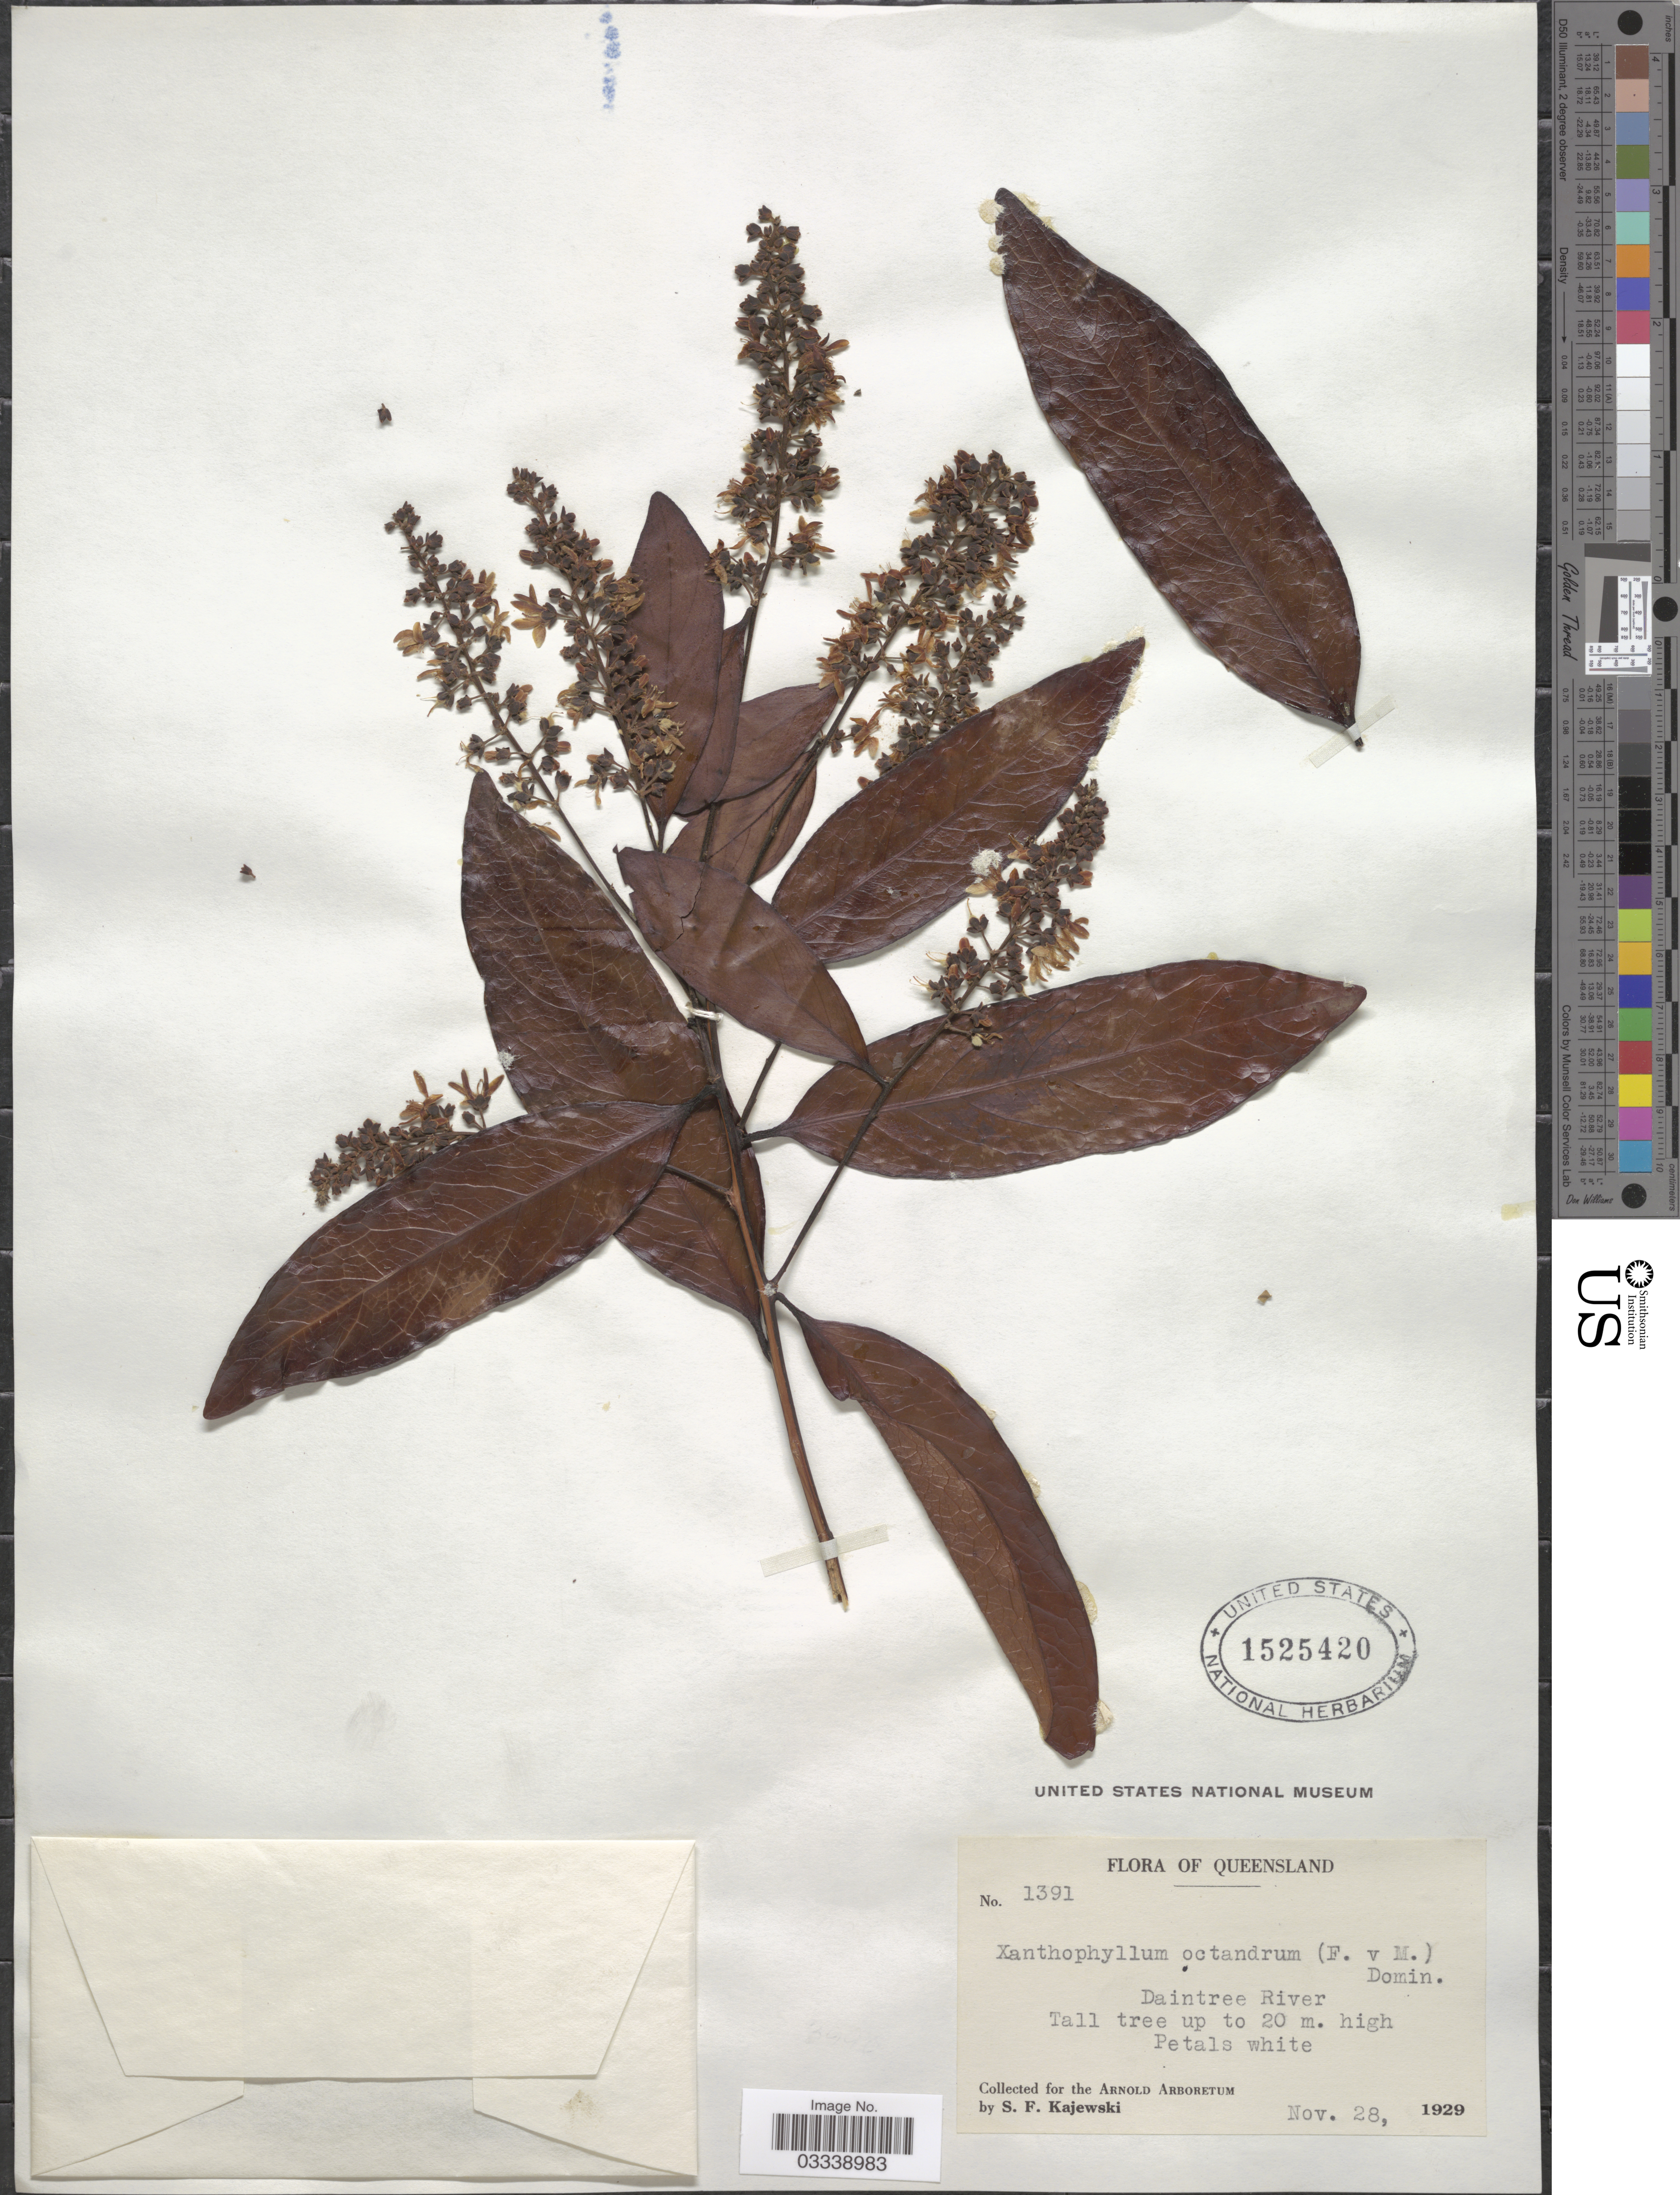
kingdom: Plantae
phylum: Tracheophyta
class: Magnoliopsida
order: Fabales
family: Polygalaceae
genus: Xanthophyllum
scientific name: Xanthophyllum octandrum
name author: (F. Muell.) Domin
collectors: S. Kajewski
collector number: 1391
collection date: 1929-11-28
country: Australia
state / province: Queensland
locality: Daintree River.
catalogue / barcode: US 1525420